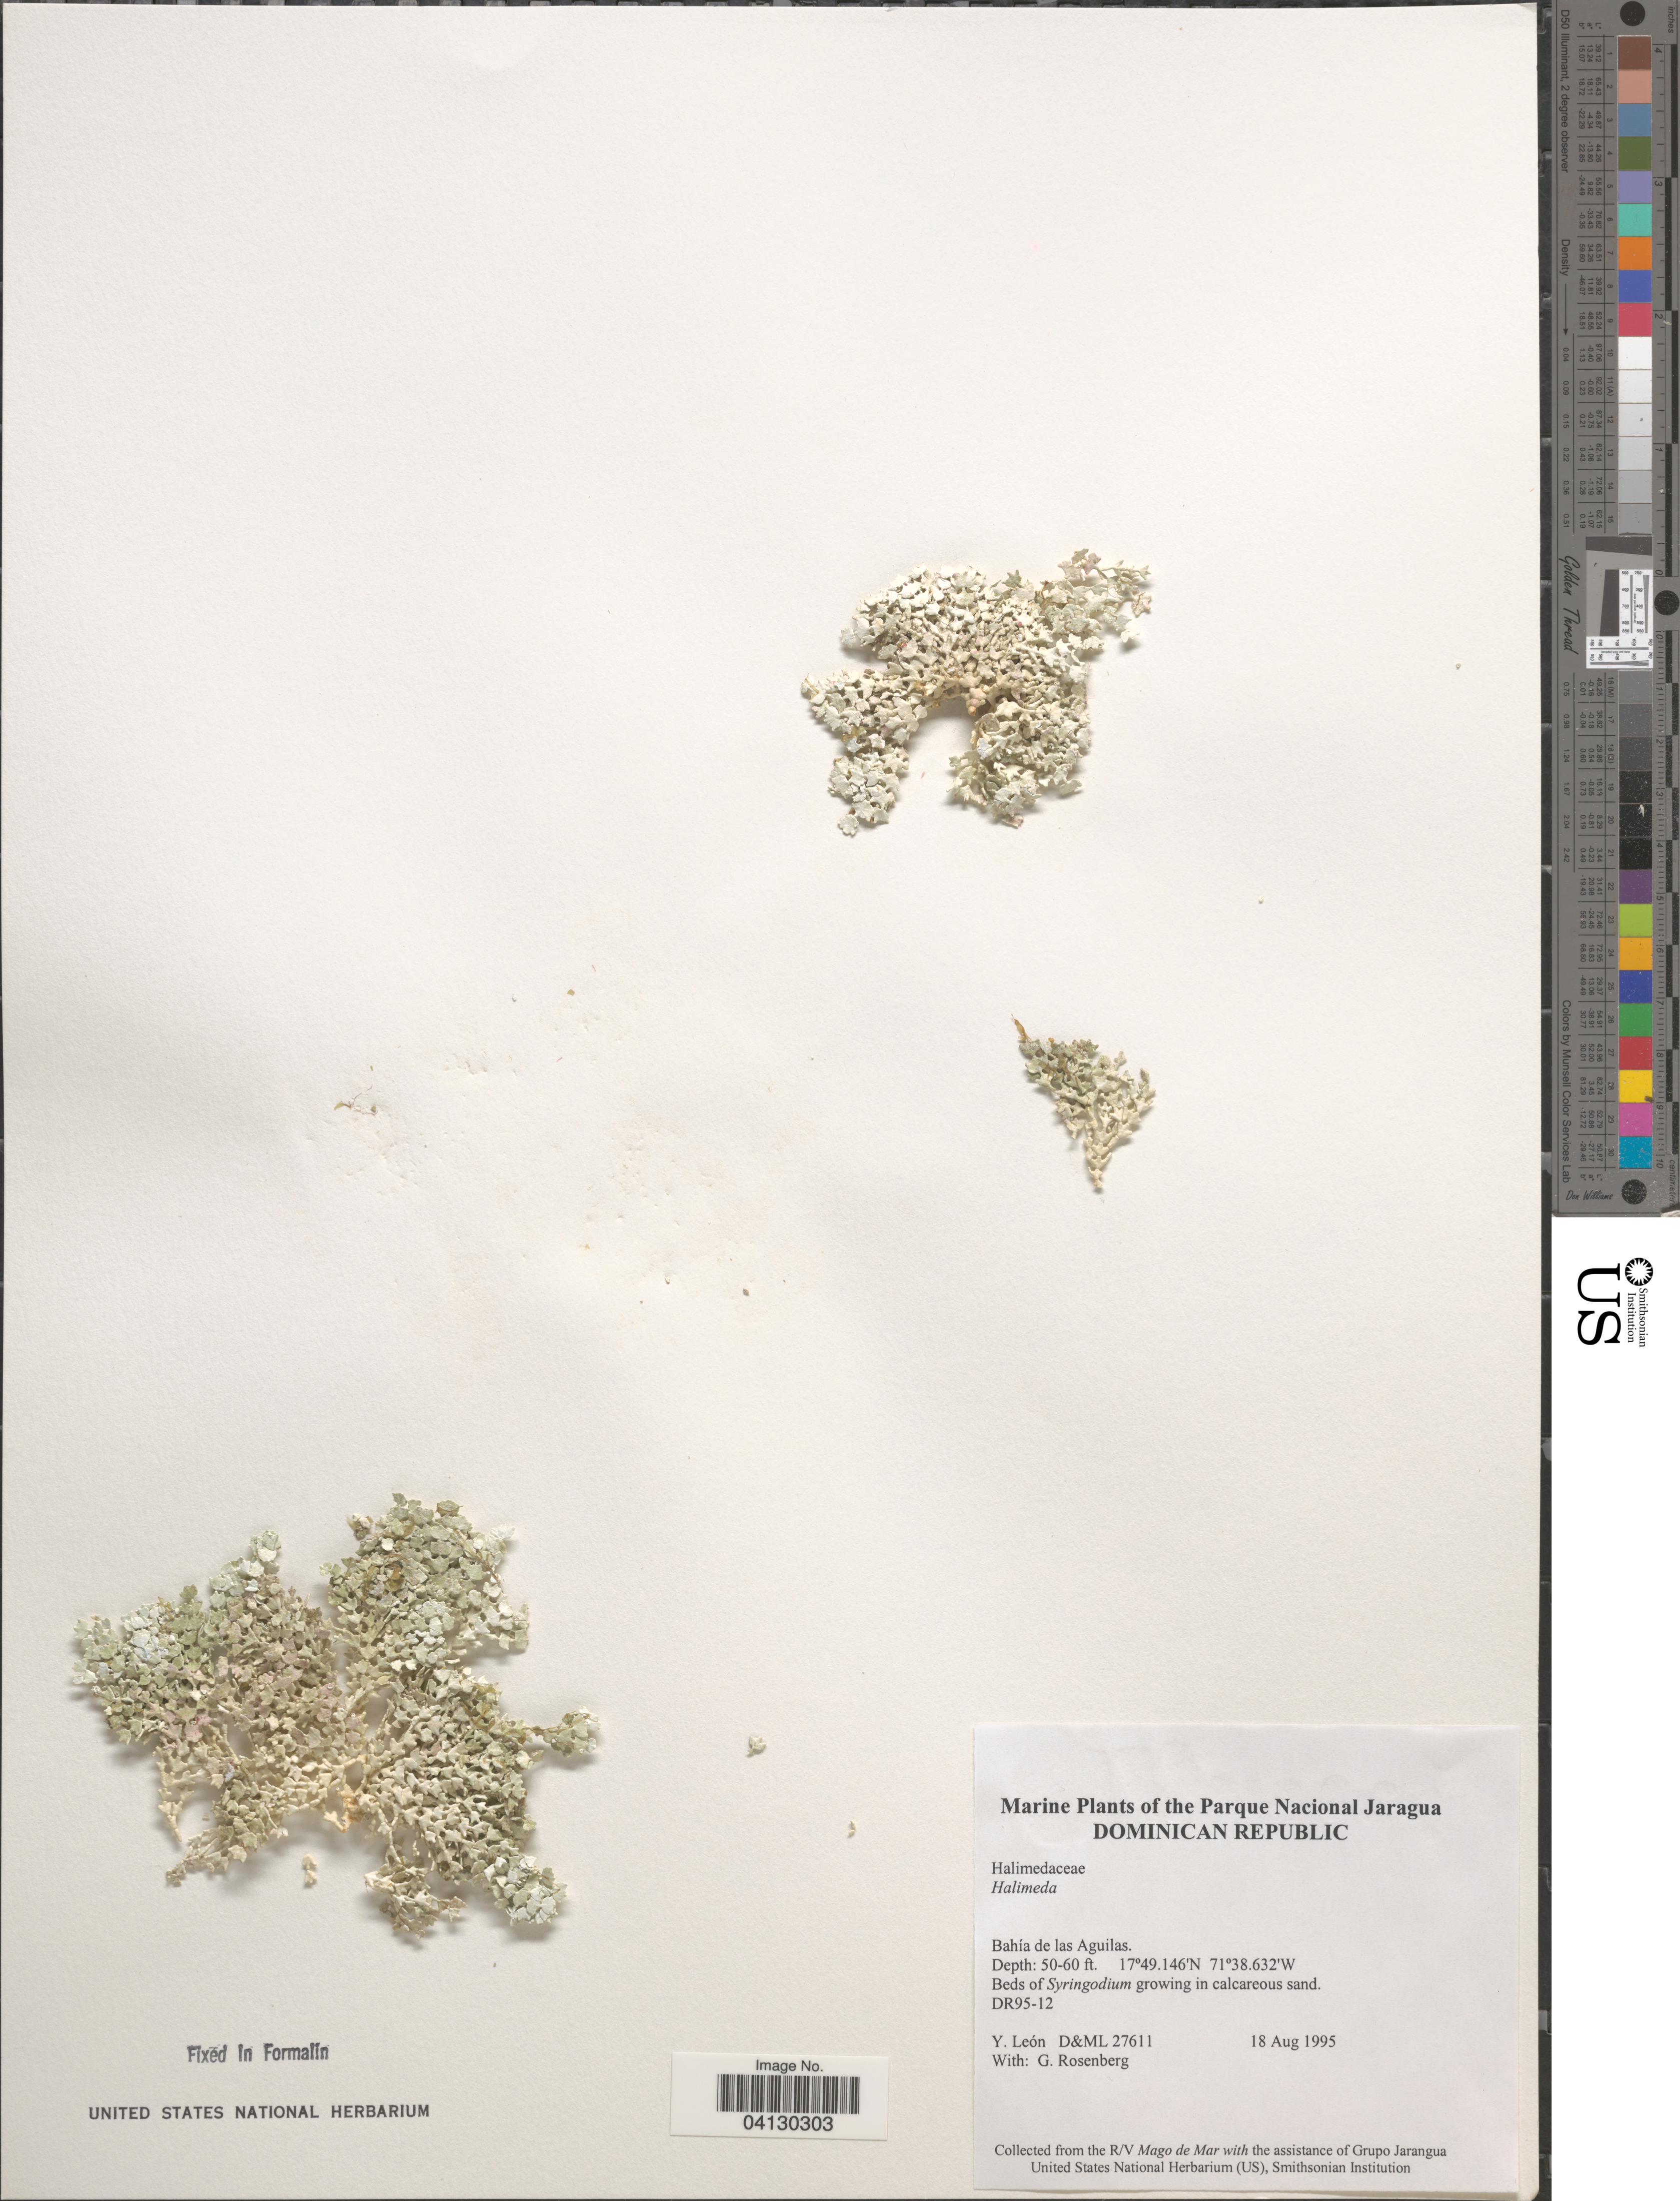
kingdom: Plantae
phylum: Chlorophyta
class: Ulvophyceae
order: Bryopsidales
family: Halimedaceae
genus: Halimeda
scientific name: Halimeda sp.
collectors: Y. León & G. Rosenberg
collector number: D&ML27611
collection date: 1995-08-18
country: Dominican Republic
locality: The Parque Nacional Jaragua. Bahía de las Aguilas.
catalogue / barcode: US 328931